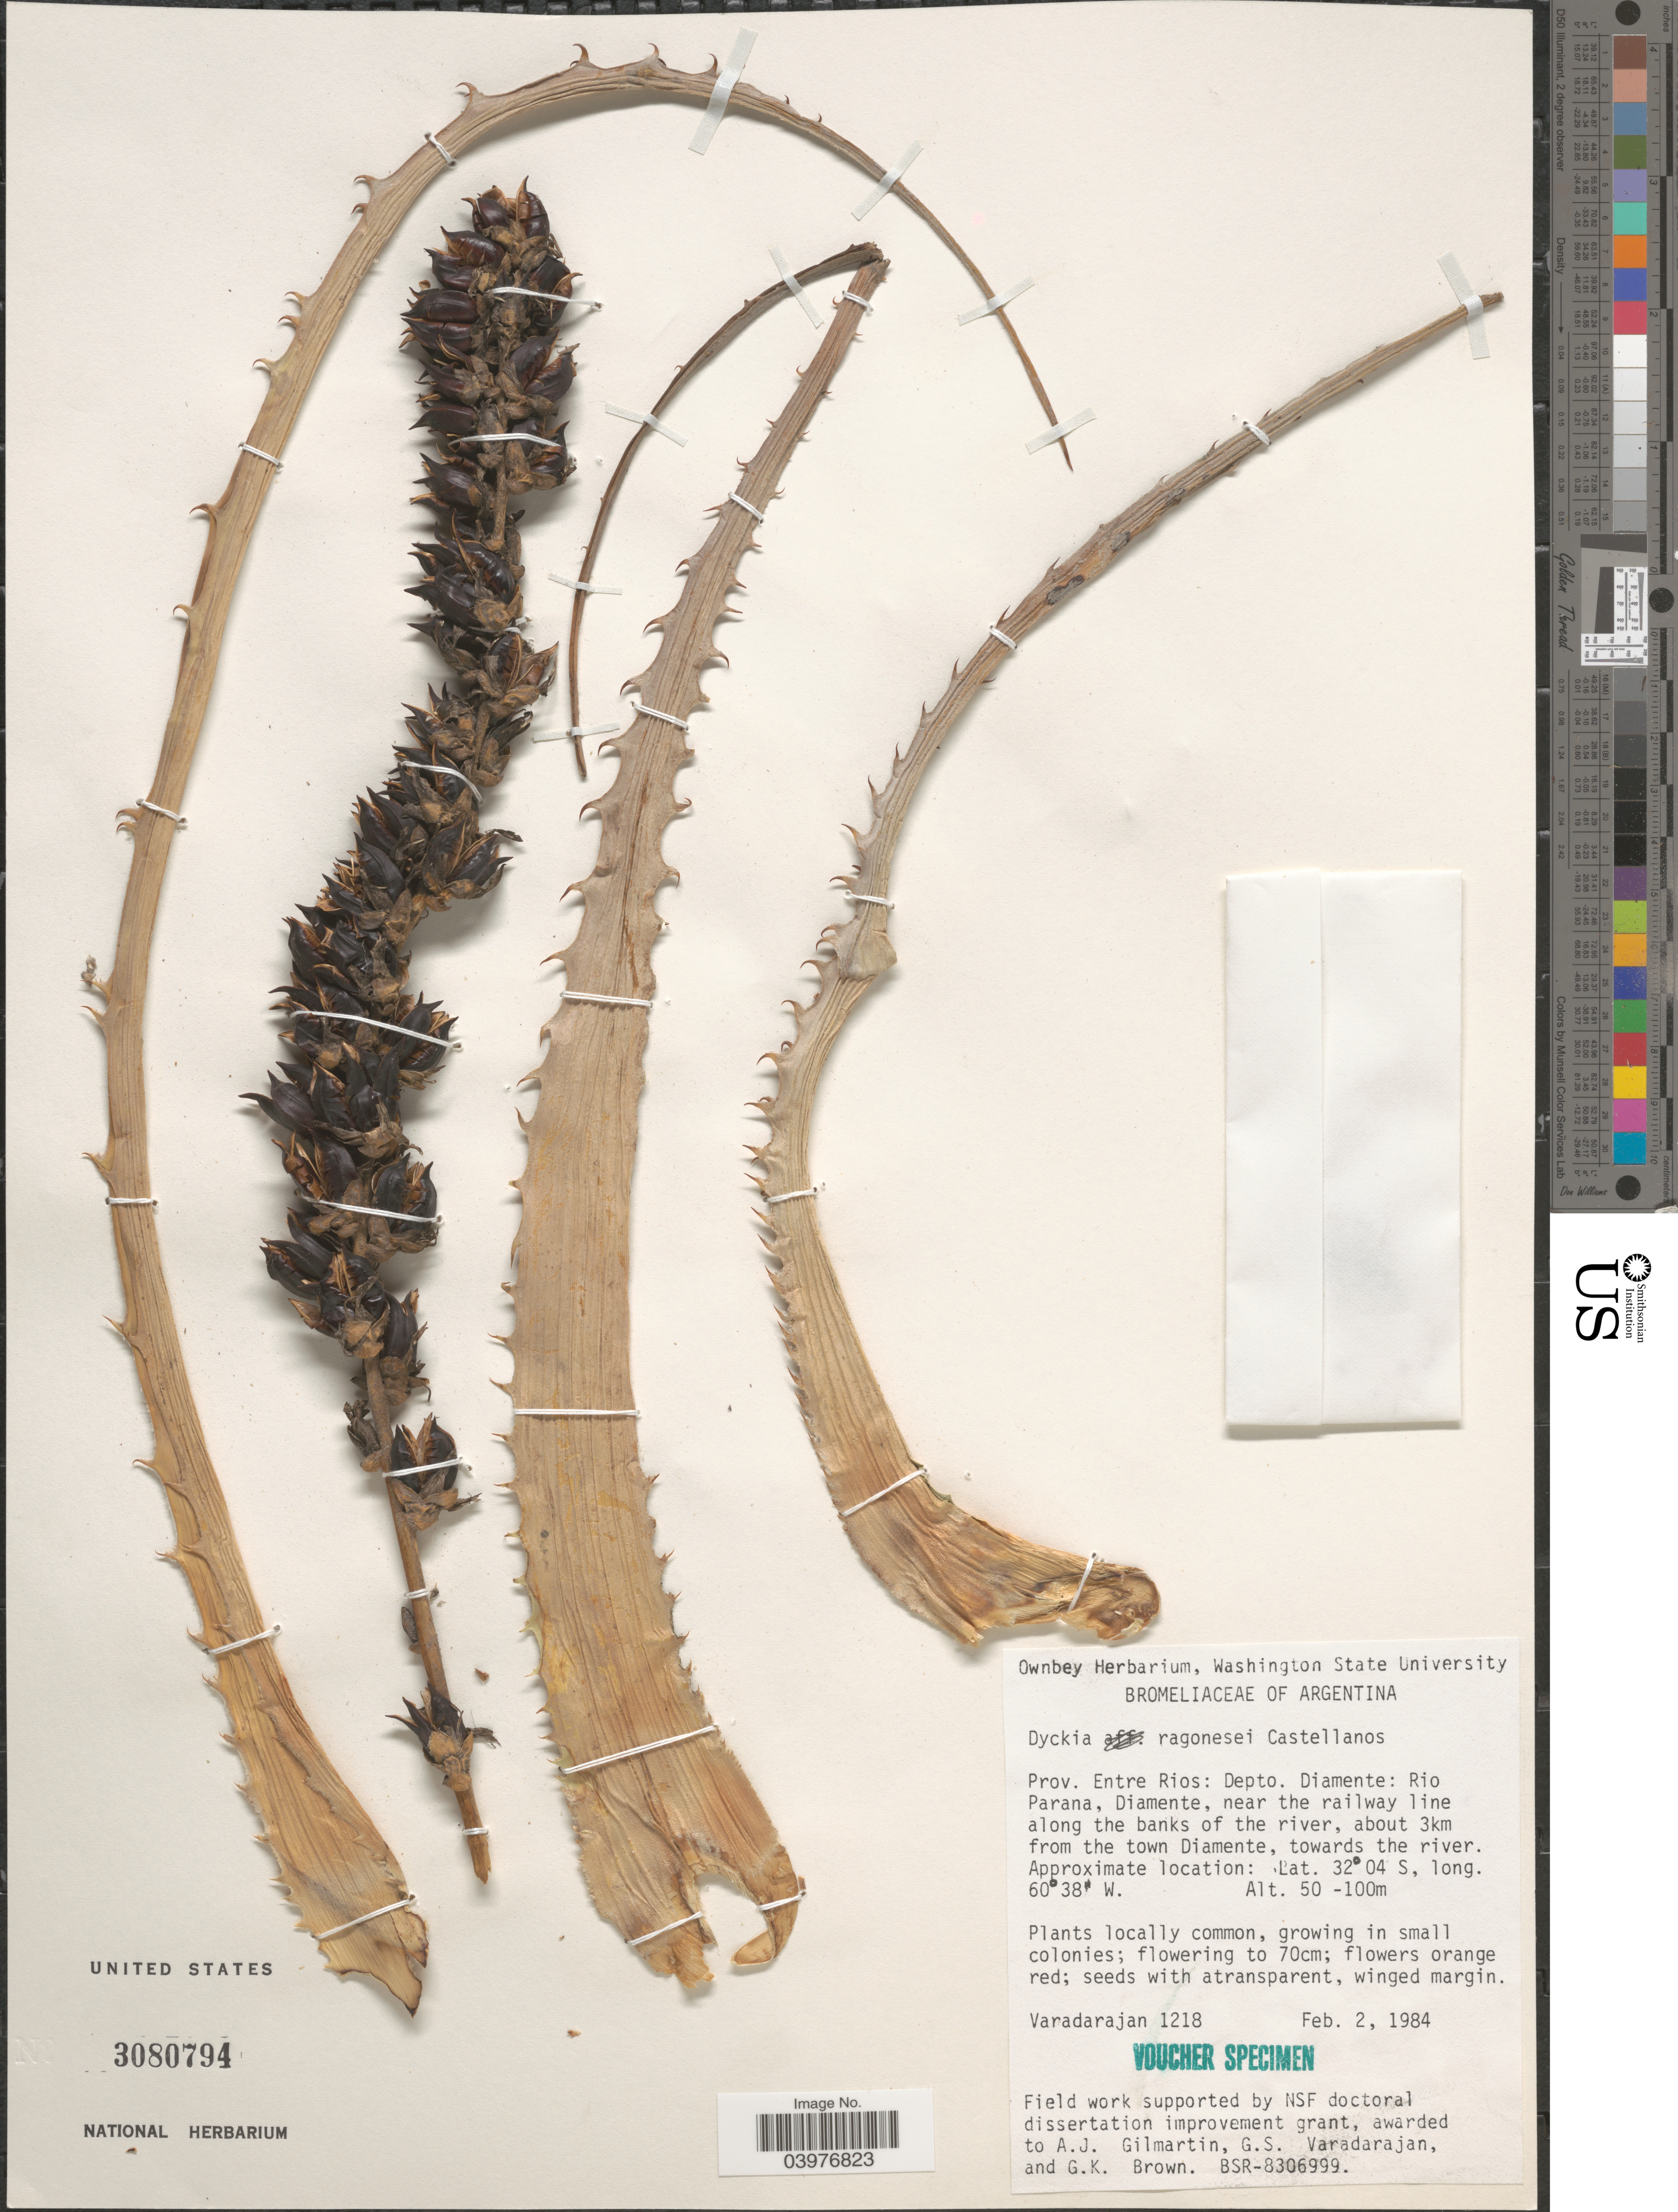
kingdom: Plantae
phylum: Tracheophyta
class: Liliopsida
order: Poales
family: Bromeliaceae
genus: Dyckia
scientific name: Dyckia ragonesei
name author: A. Cast.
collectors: G. S. Varadarajan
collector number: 1218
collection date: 1984-02-02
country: Argentina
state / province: Entre Rios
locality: Depto. Diamente: Rio Parana, Diamente, near the railway line along the banks of the river, about 3km from the town Diamente, towards the river.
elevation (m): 50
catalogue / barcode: US 3080794